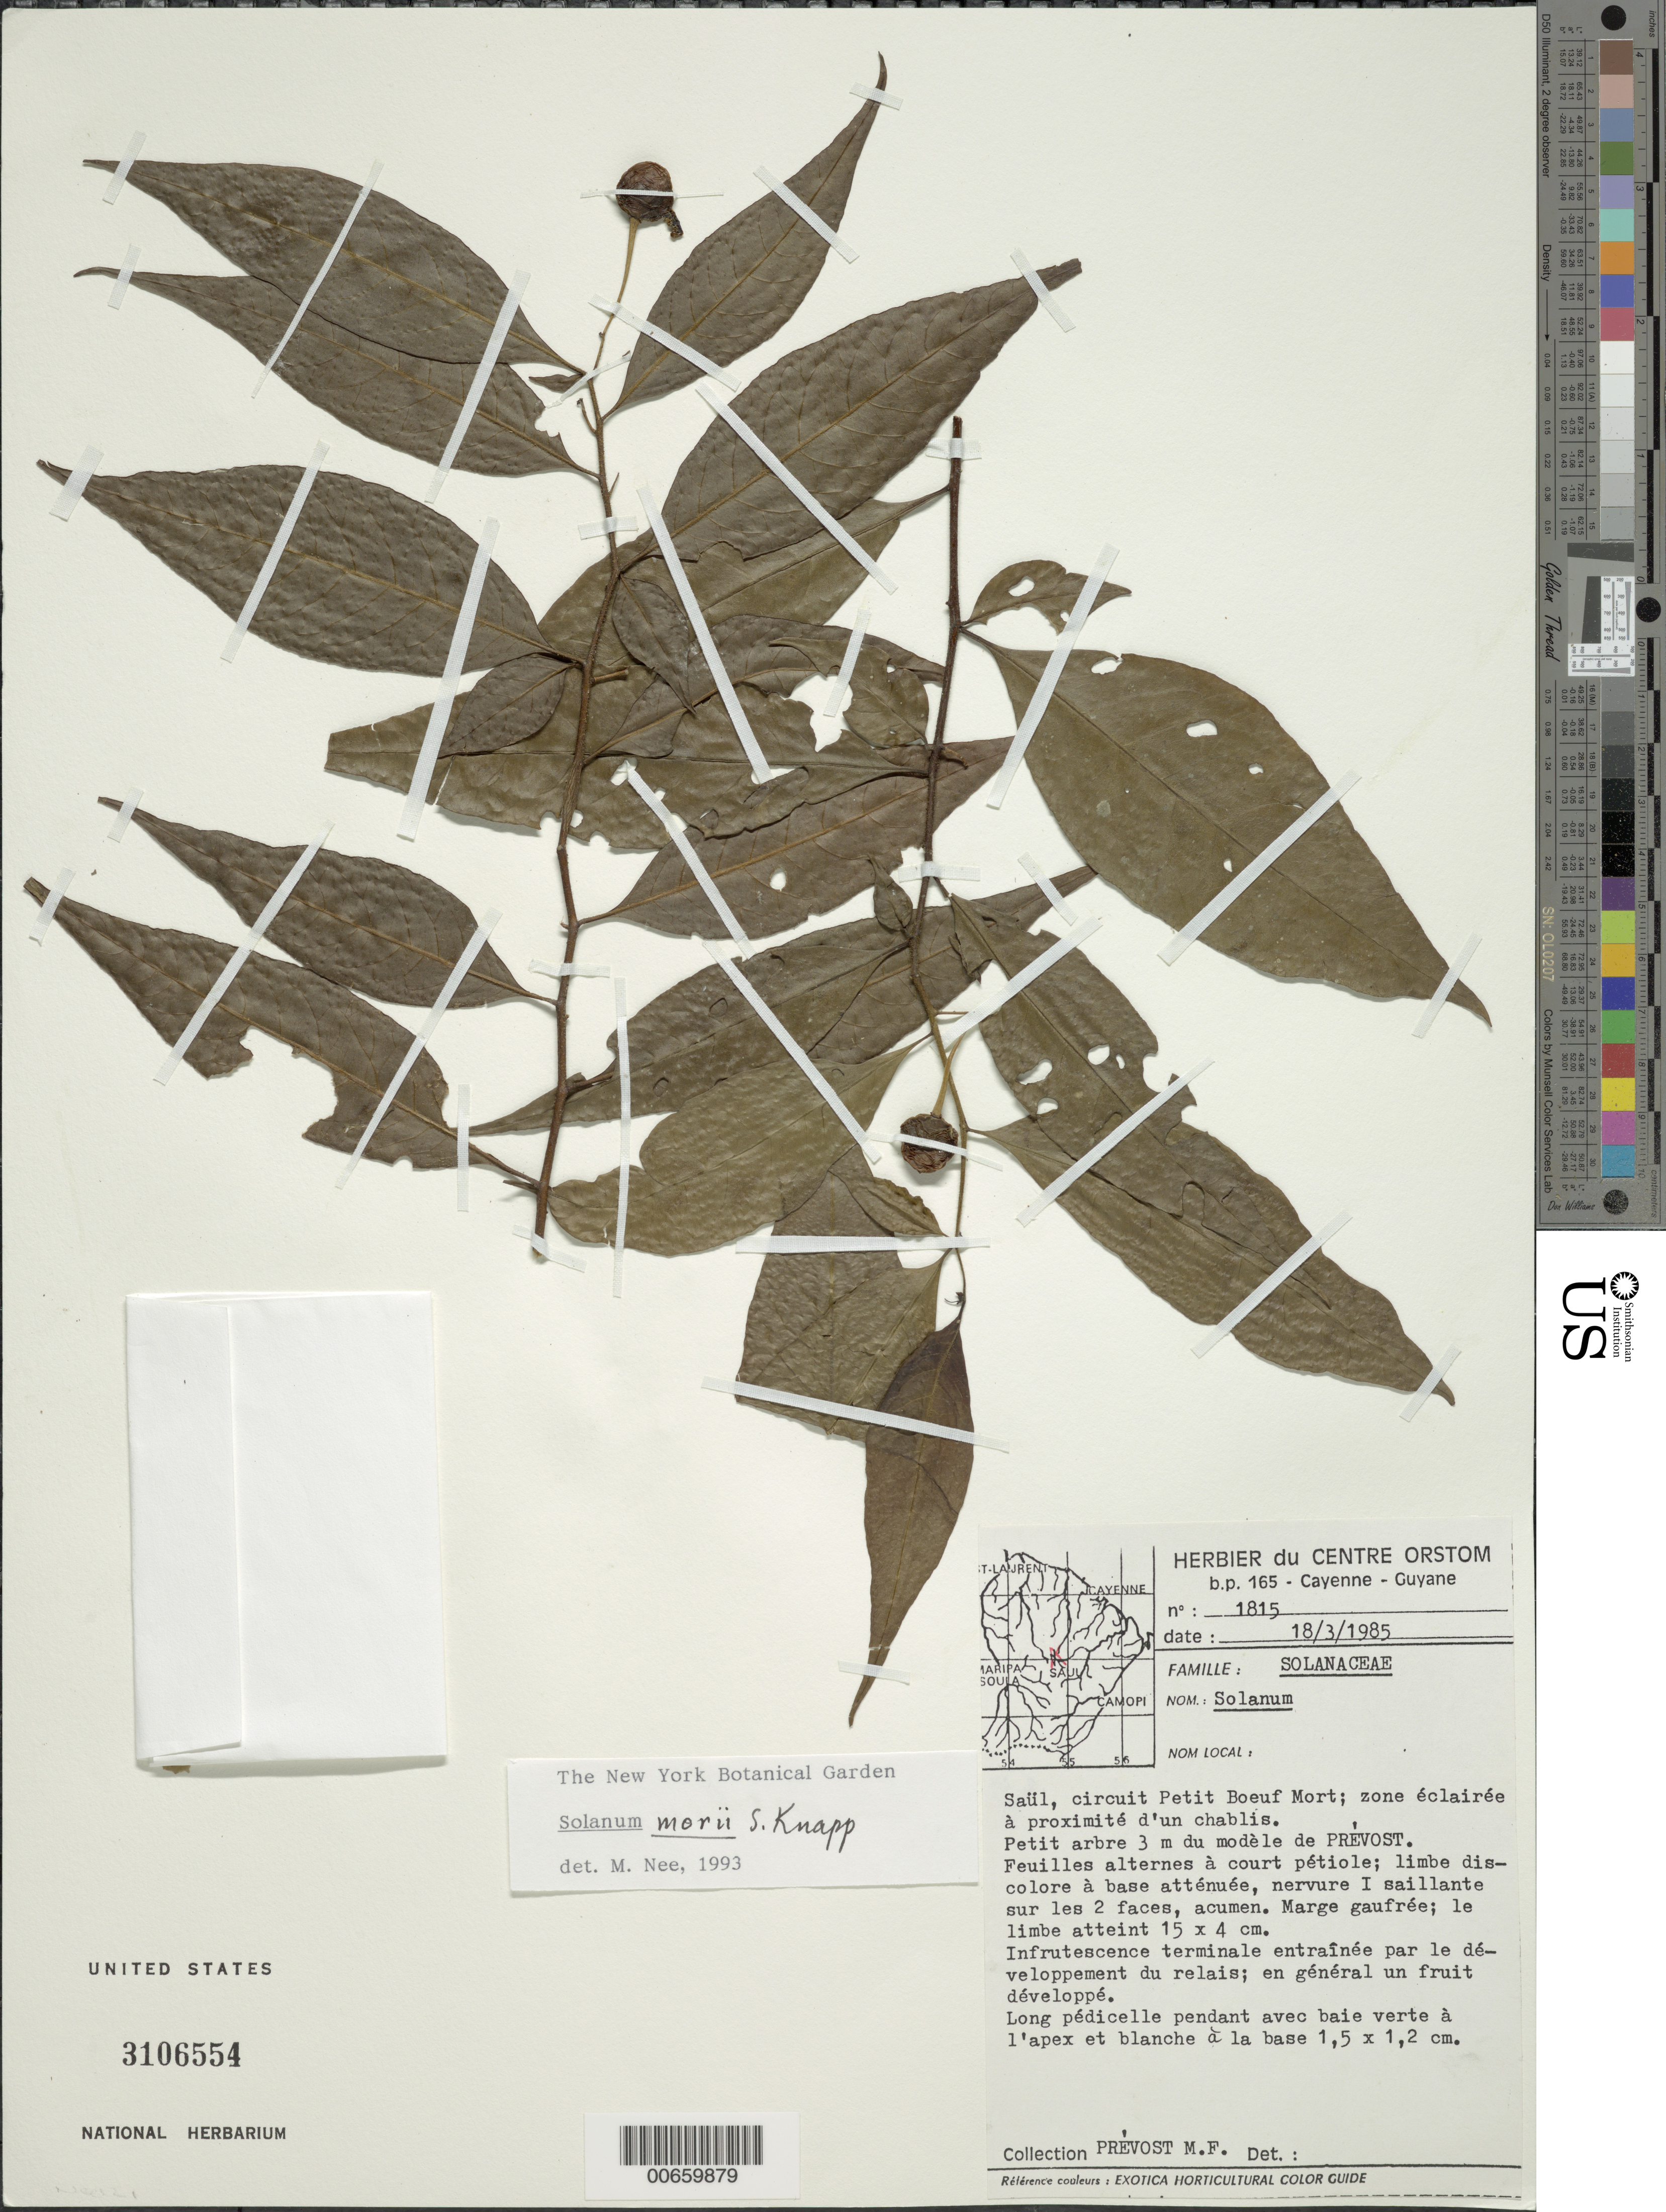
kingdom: Plantae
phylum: Tracheophyta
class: Magnoliopsida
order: Solanales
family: Solanaceae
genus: Solanum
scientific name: Solanum morii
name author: S. Knapp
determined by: Nee, Michael H.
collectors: M.-F. Prévost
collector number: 1815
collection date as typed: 3 Mar 1985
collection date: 1985-03-03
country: French Guiana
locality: Saül, Circuit Petit Boeuf Mort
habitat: Zone éclairée à proximité d'un chablis.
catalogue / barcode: US 3106554